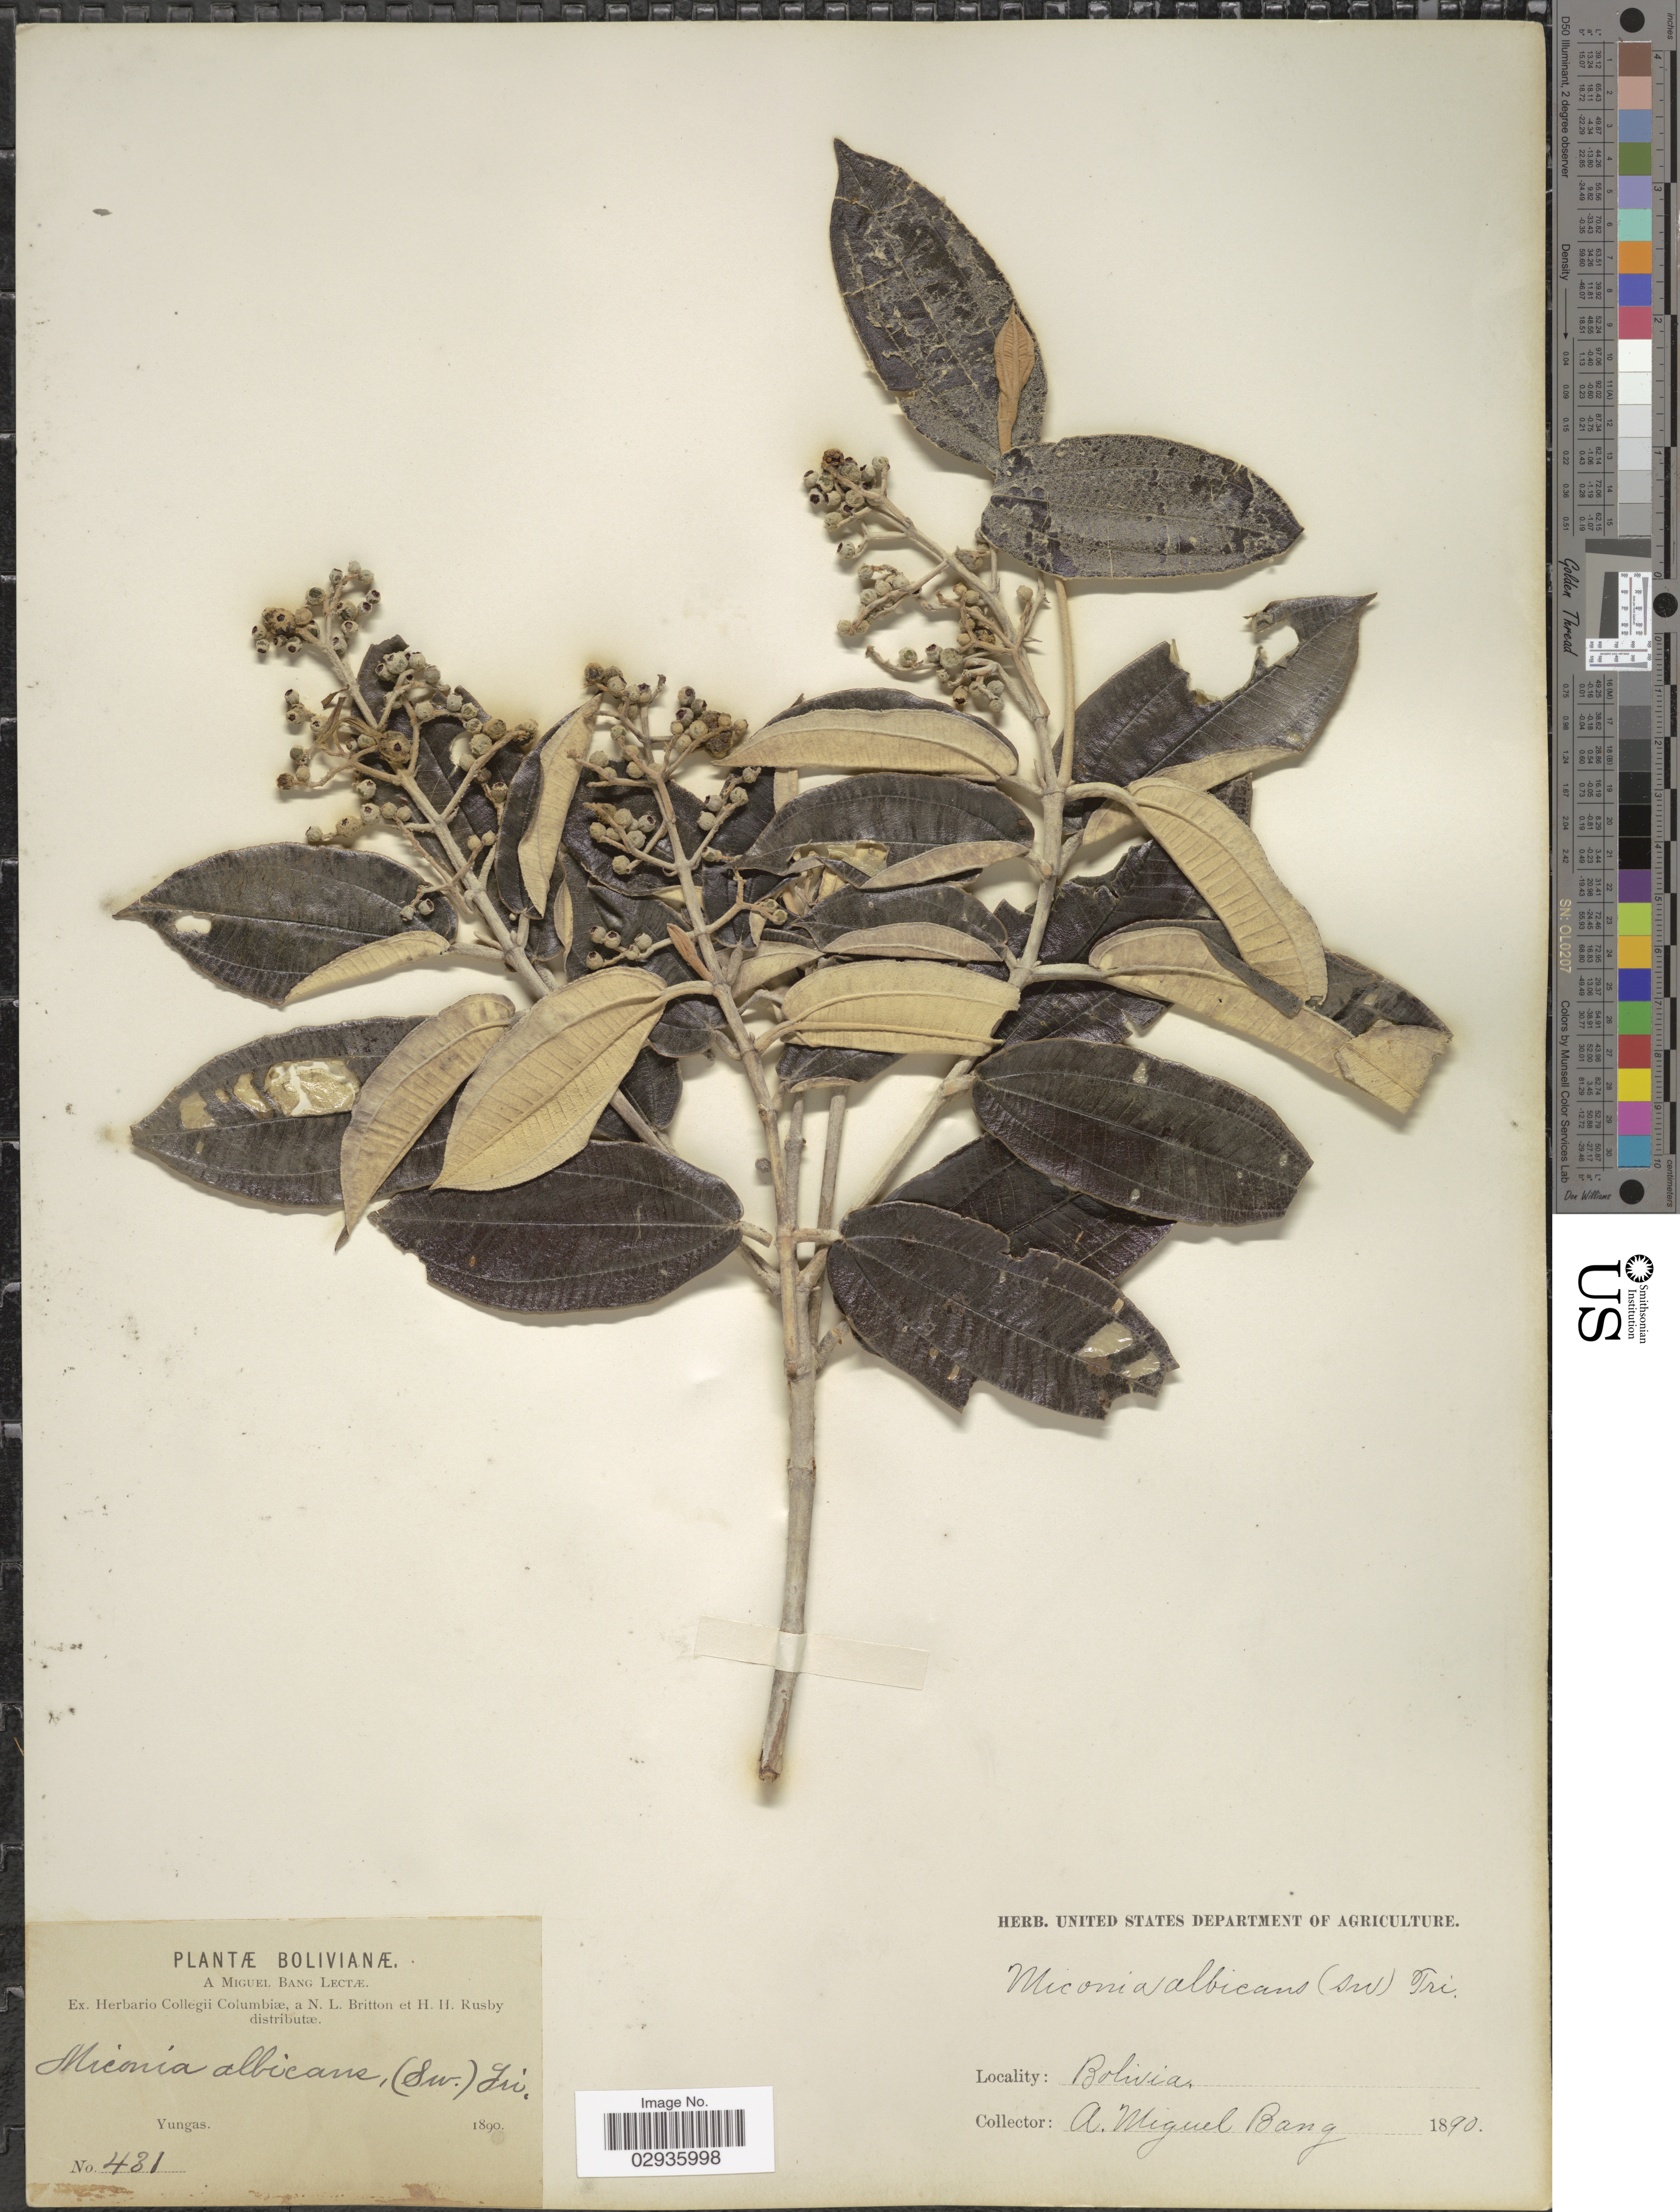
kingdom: Plantae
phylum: Tracheophyta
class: Magnoliopsida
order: Myrtales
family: Melastomataceae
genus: Miconia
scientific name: Miconia albicans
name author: (Sw.) Steud.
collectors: M. Bang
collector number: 7431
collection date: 1890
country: Bolivia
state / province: La Paz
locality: Yungas.